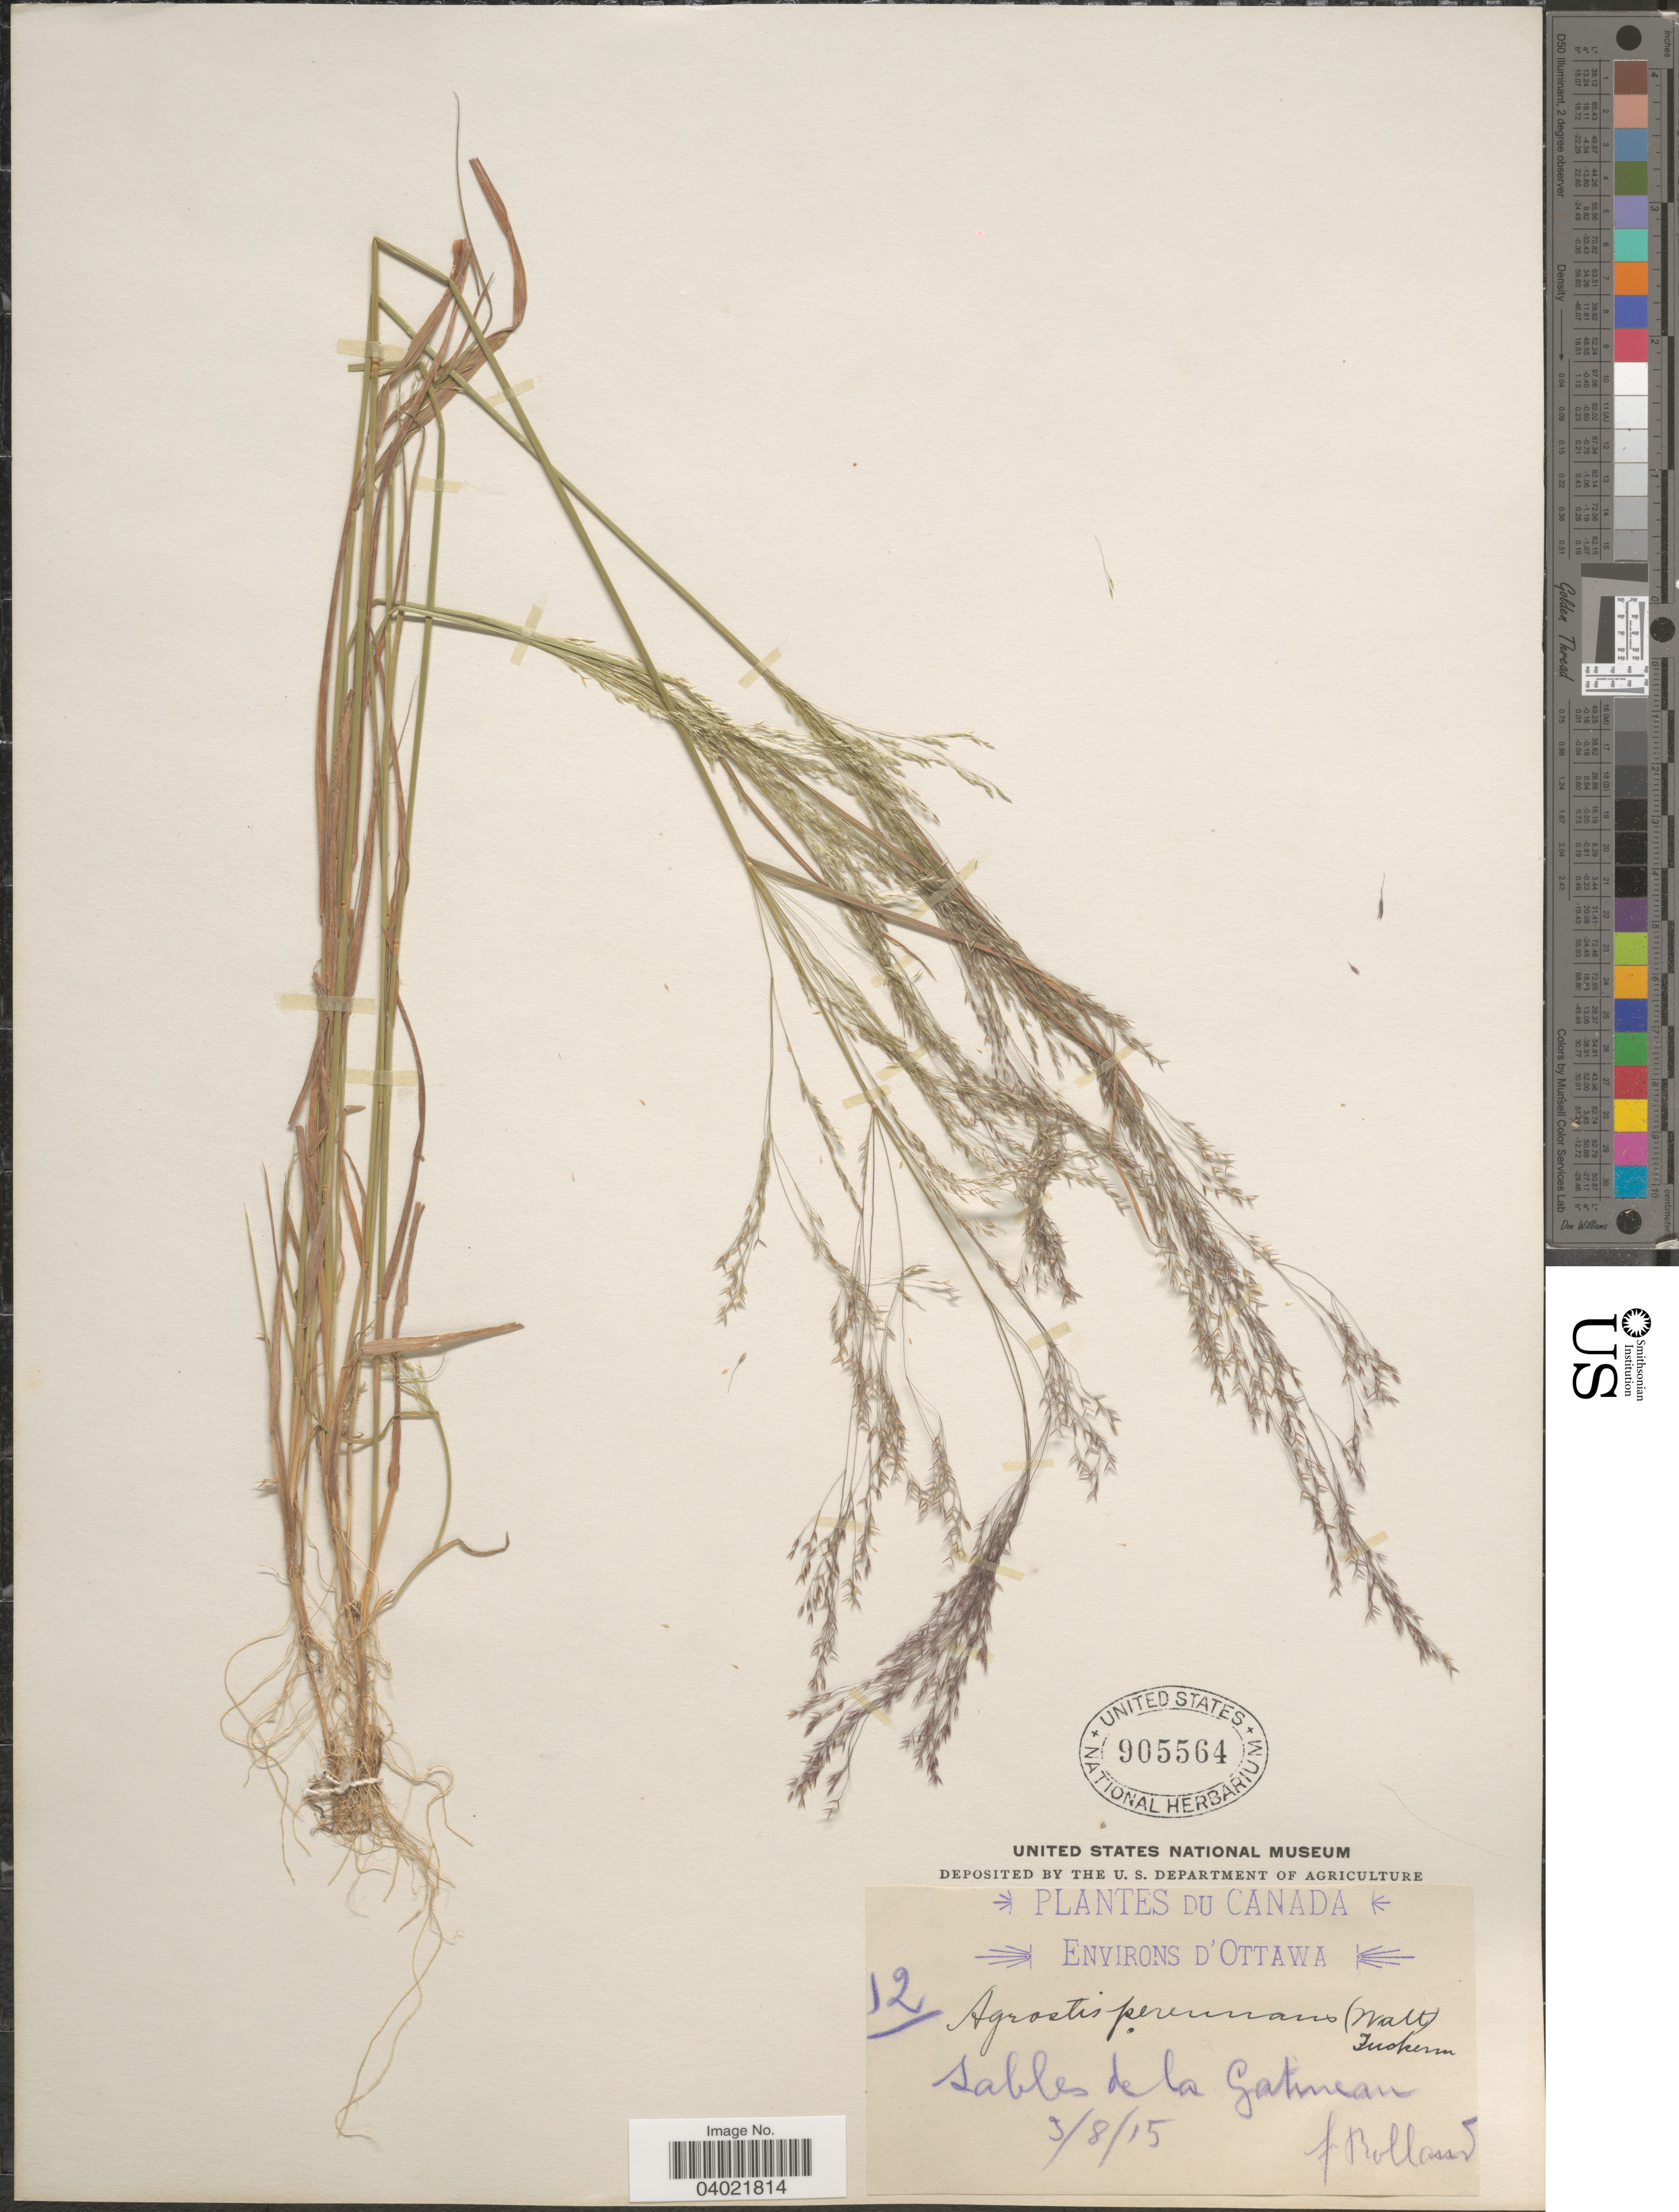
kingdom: Plantae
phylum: Tracheophyta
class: Liliopsida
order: Poales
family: Poaceae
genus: Agrostis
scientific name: Agrostis perennans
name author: (Walter) Tuck.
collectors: B. Rolland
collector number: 12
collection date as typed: Transcribed d/m/y: 3/8/15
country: Canada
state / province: Ontario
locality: Environs d'Ottawa. Sables de la Gatineau.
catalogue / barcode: US 905564